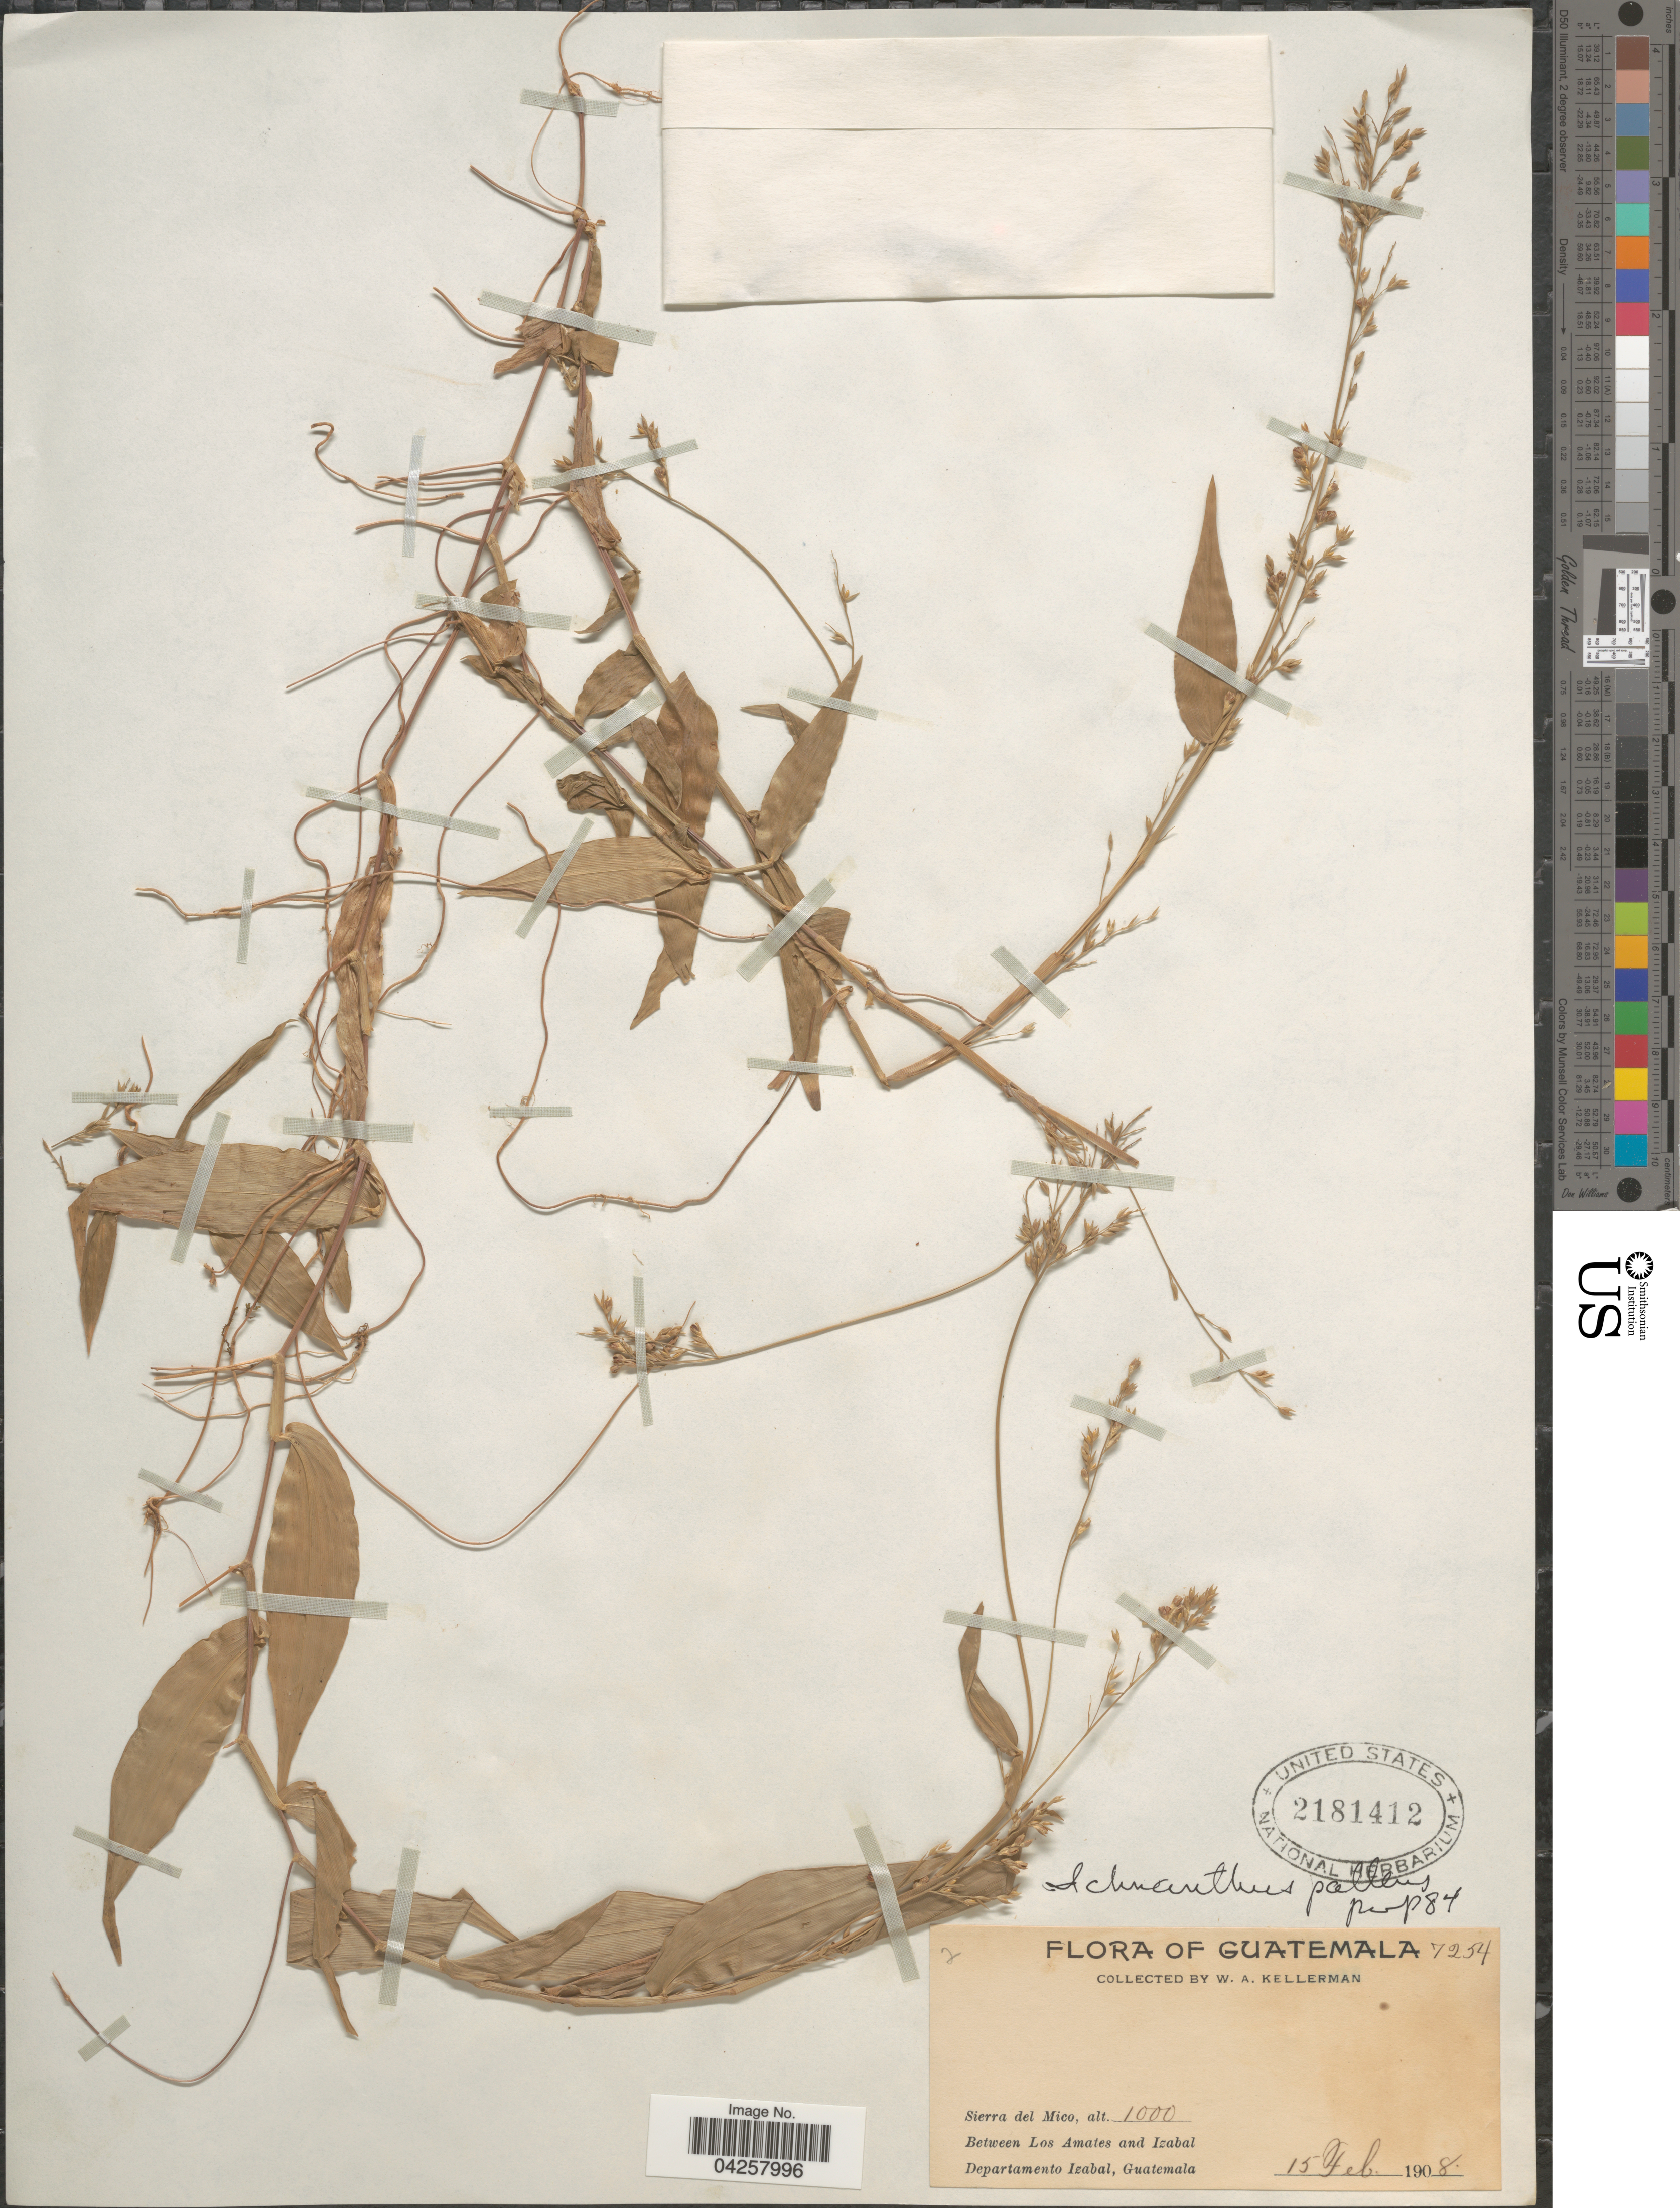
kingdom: Plantae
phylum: Tracheophyta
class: Liliopsida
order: Poales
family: Poaceae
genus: Ichnanthus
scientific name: Ichnanthus pallens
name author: (Sw.) Munro ex Benth.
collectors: W. Kellerman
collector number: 7254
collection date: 1908-02-15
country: Guatemala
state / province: Izabal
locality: Sierra del Mico. Between Los Amates and Izabal. Departamento Izabal.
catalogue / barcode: US 2181412